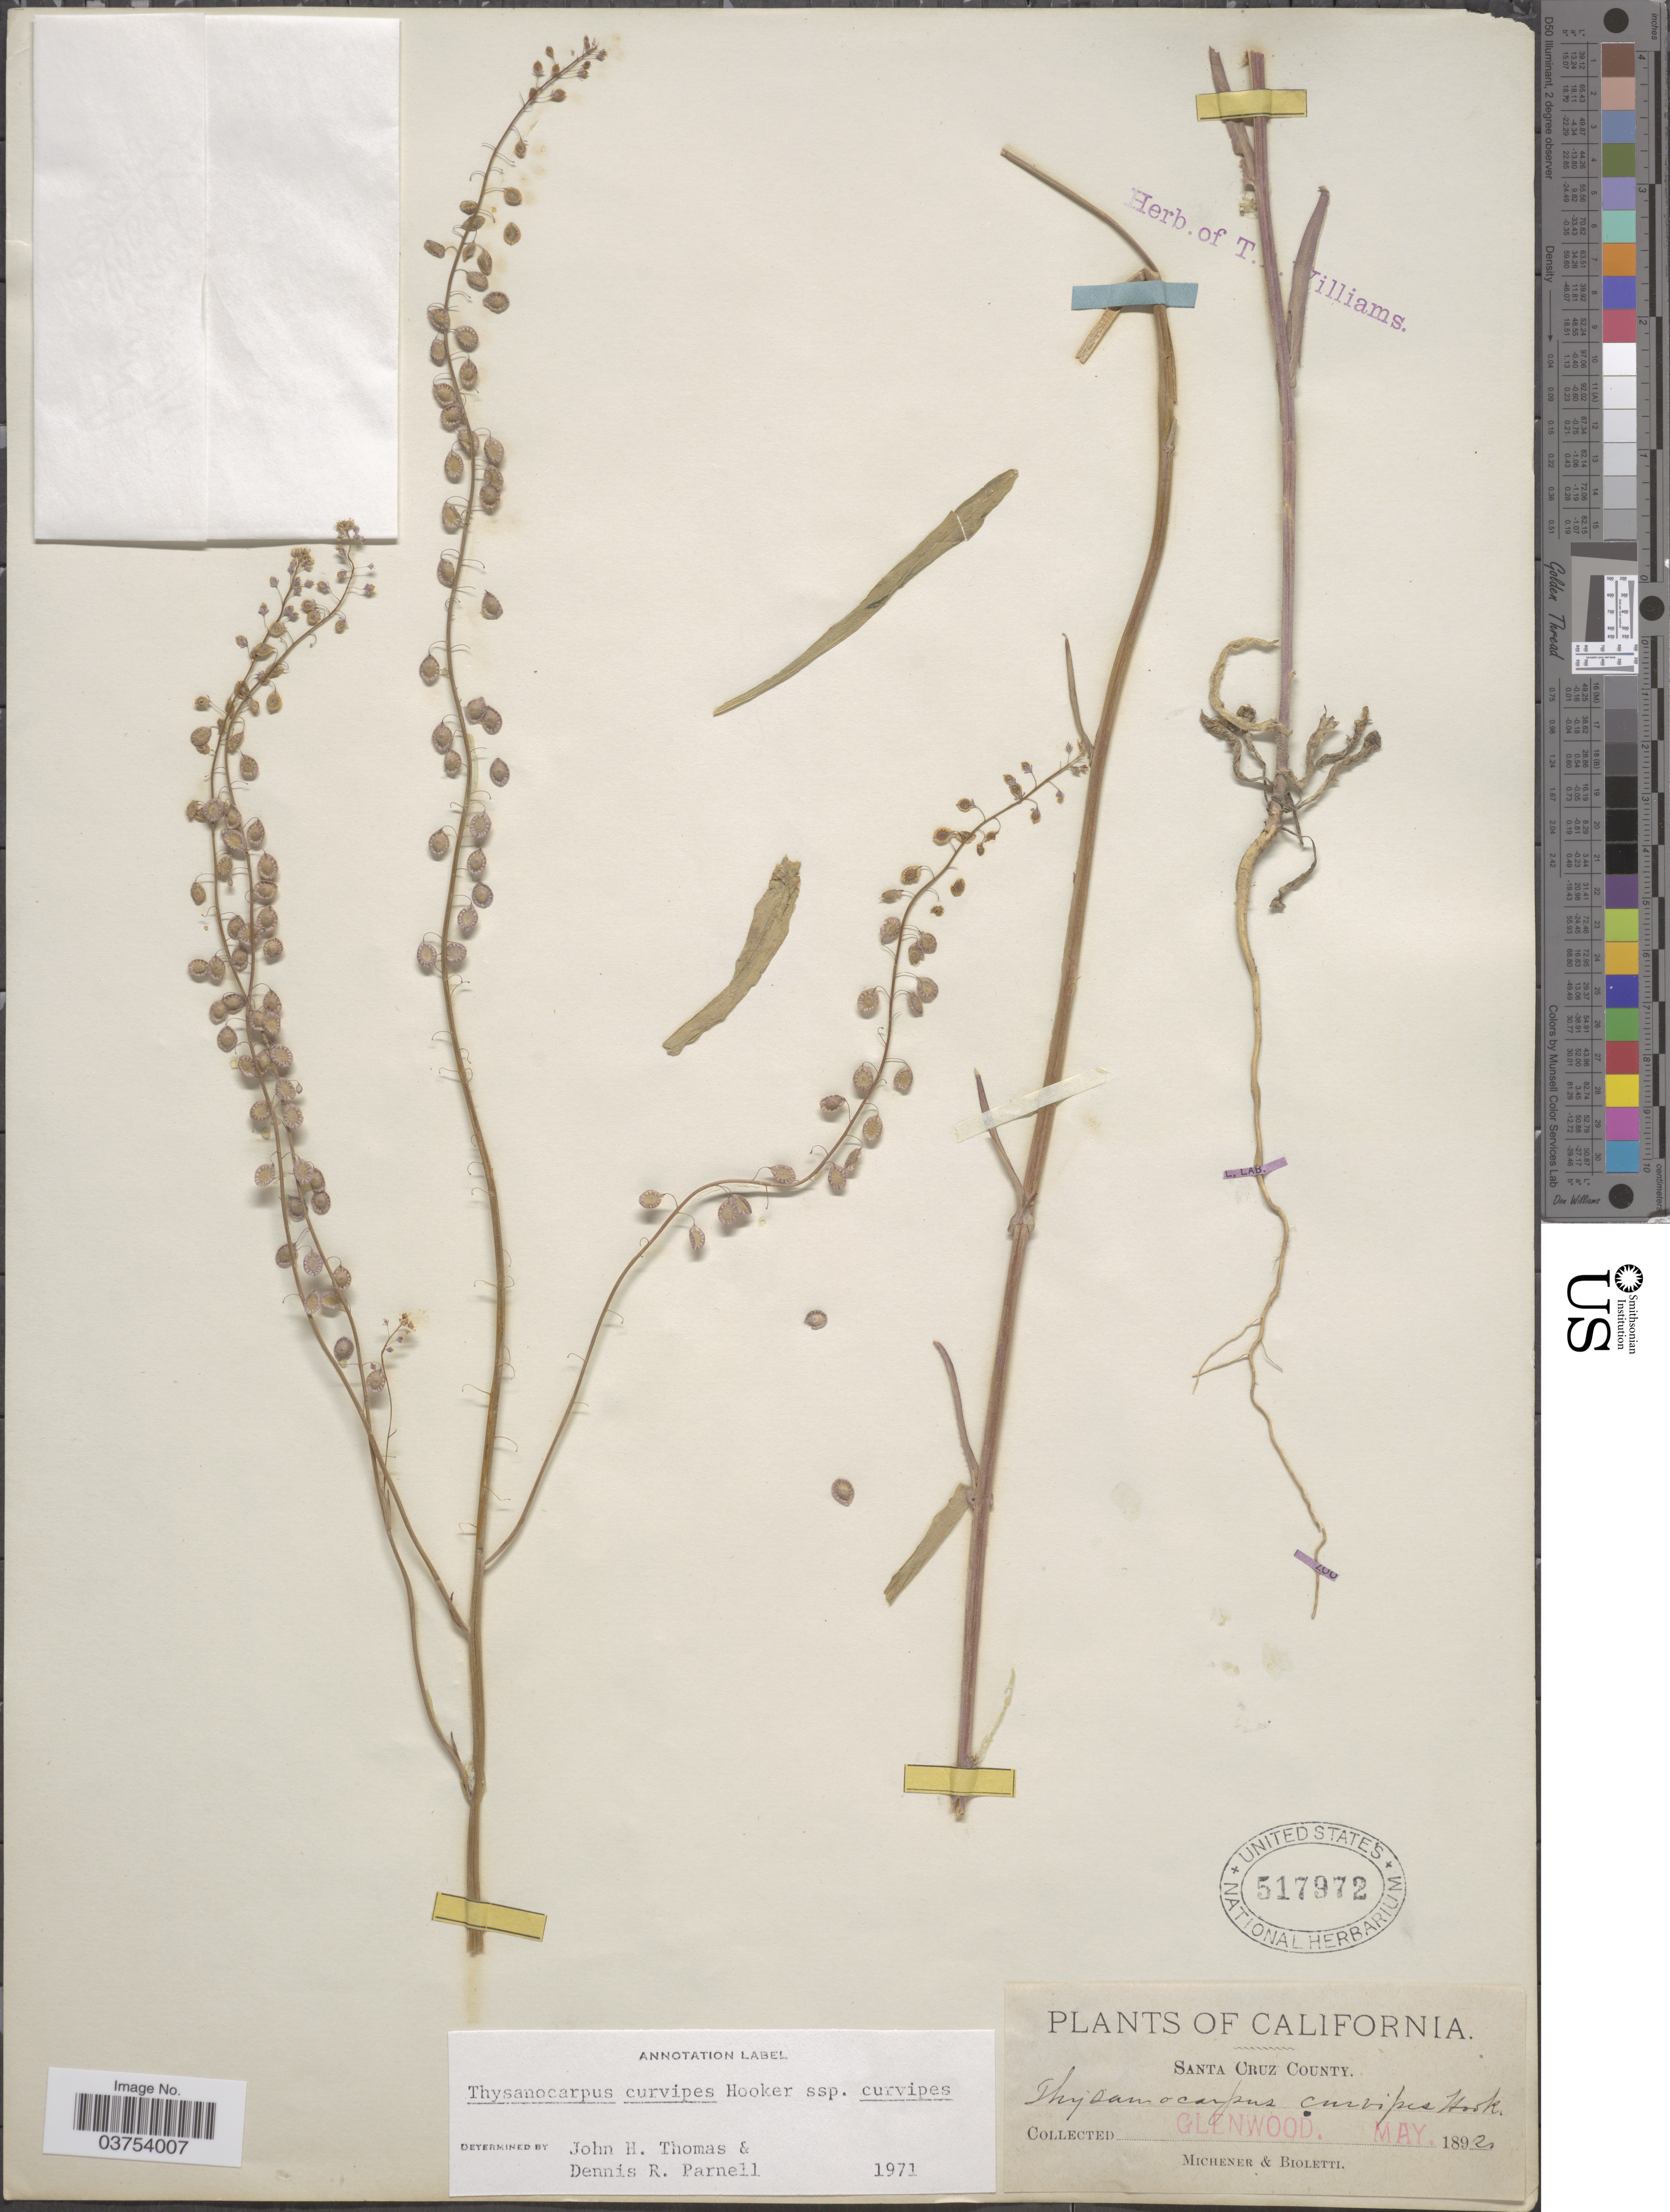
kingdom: Plantae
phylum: Tracheophyta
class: Magnoliopsida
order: Brassicales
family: Brassicaceae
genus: Thysanocarpus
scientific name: Thysanocarpus curvipes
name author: Hook.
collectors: -. Michener & -- Bioletti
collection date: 1892-05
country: United States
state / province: California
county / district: Santa Cruz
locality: Santa Cruz County. Glenwood.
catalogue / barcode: US 517972